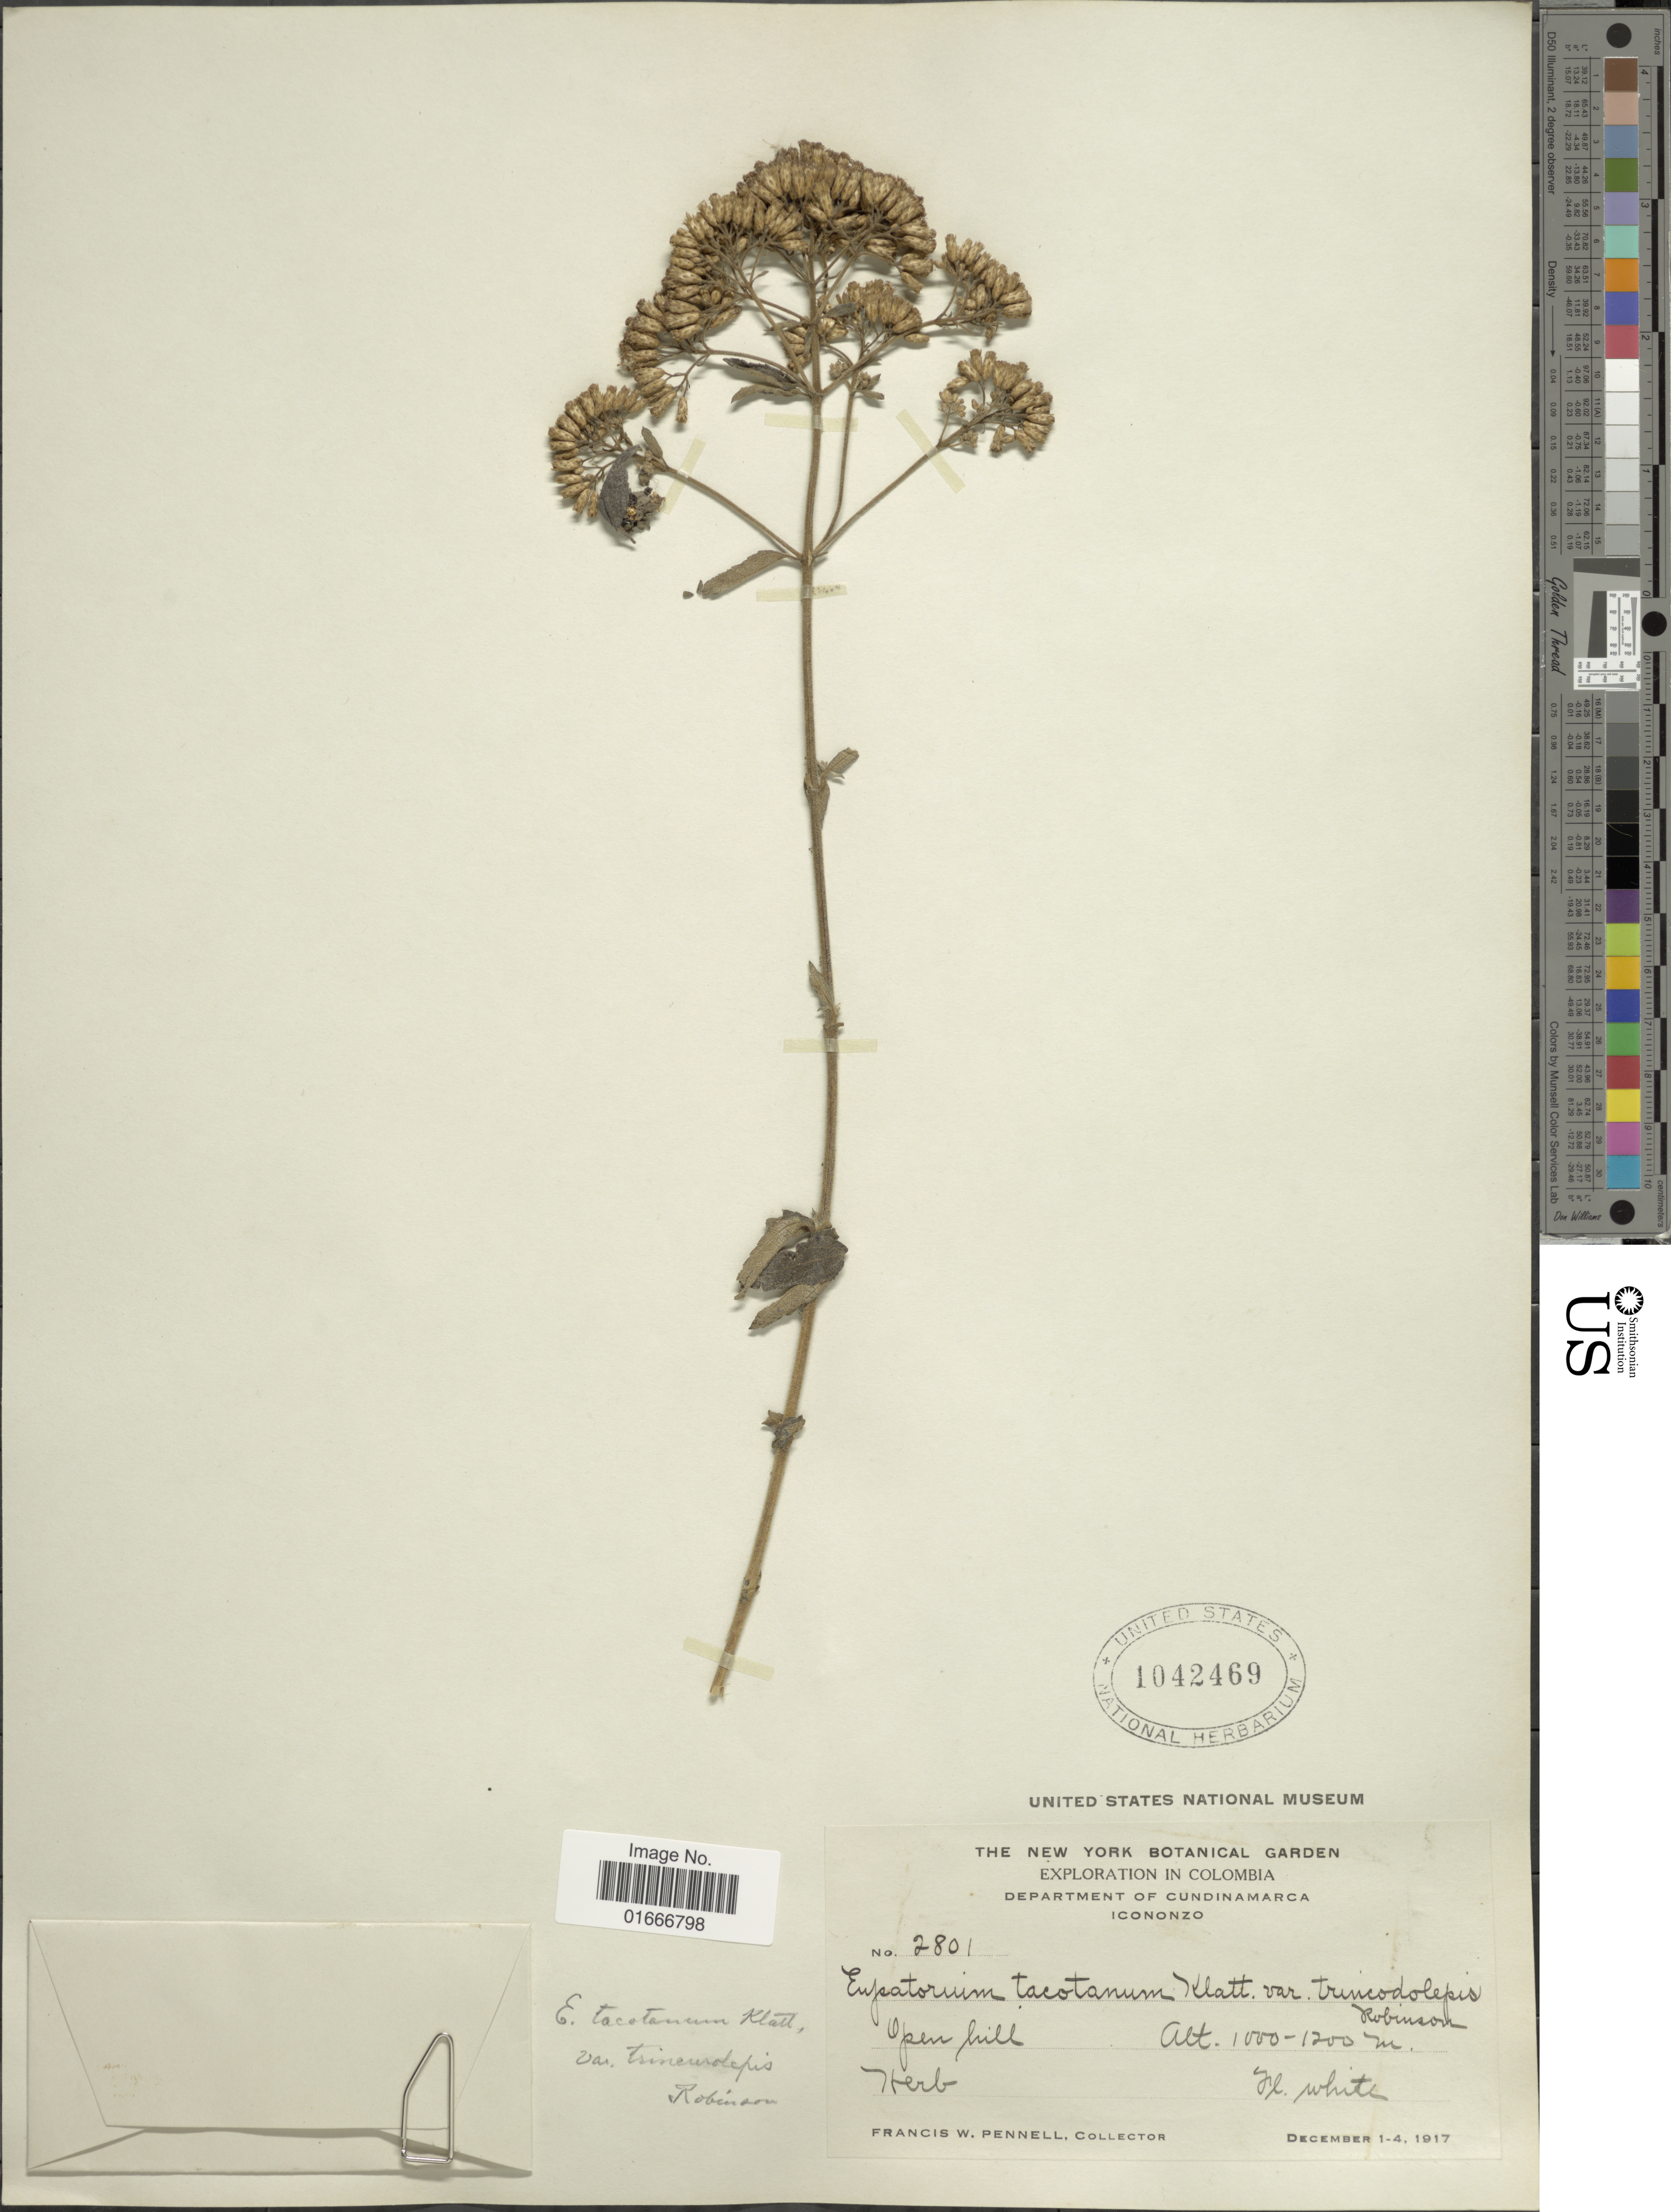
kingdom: Plantae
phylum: Tracheophyta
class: Magnoliopsida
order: Asterales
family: Asteraceae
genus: Chromolaena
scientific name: Chromolaena tacotana var. trineurolepis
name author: H. Rob.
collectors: F. W. Pennell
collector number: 2801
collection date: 1917-12-01/1917-12-04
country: Colombia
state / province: Cundinamarca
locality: Colombia. Department of Cundinamarca. Icononzo. Open hill.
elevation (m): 1000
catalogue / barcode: US 1042469